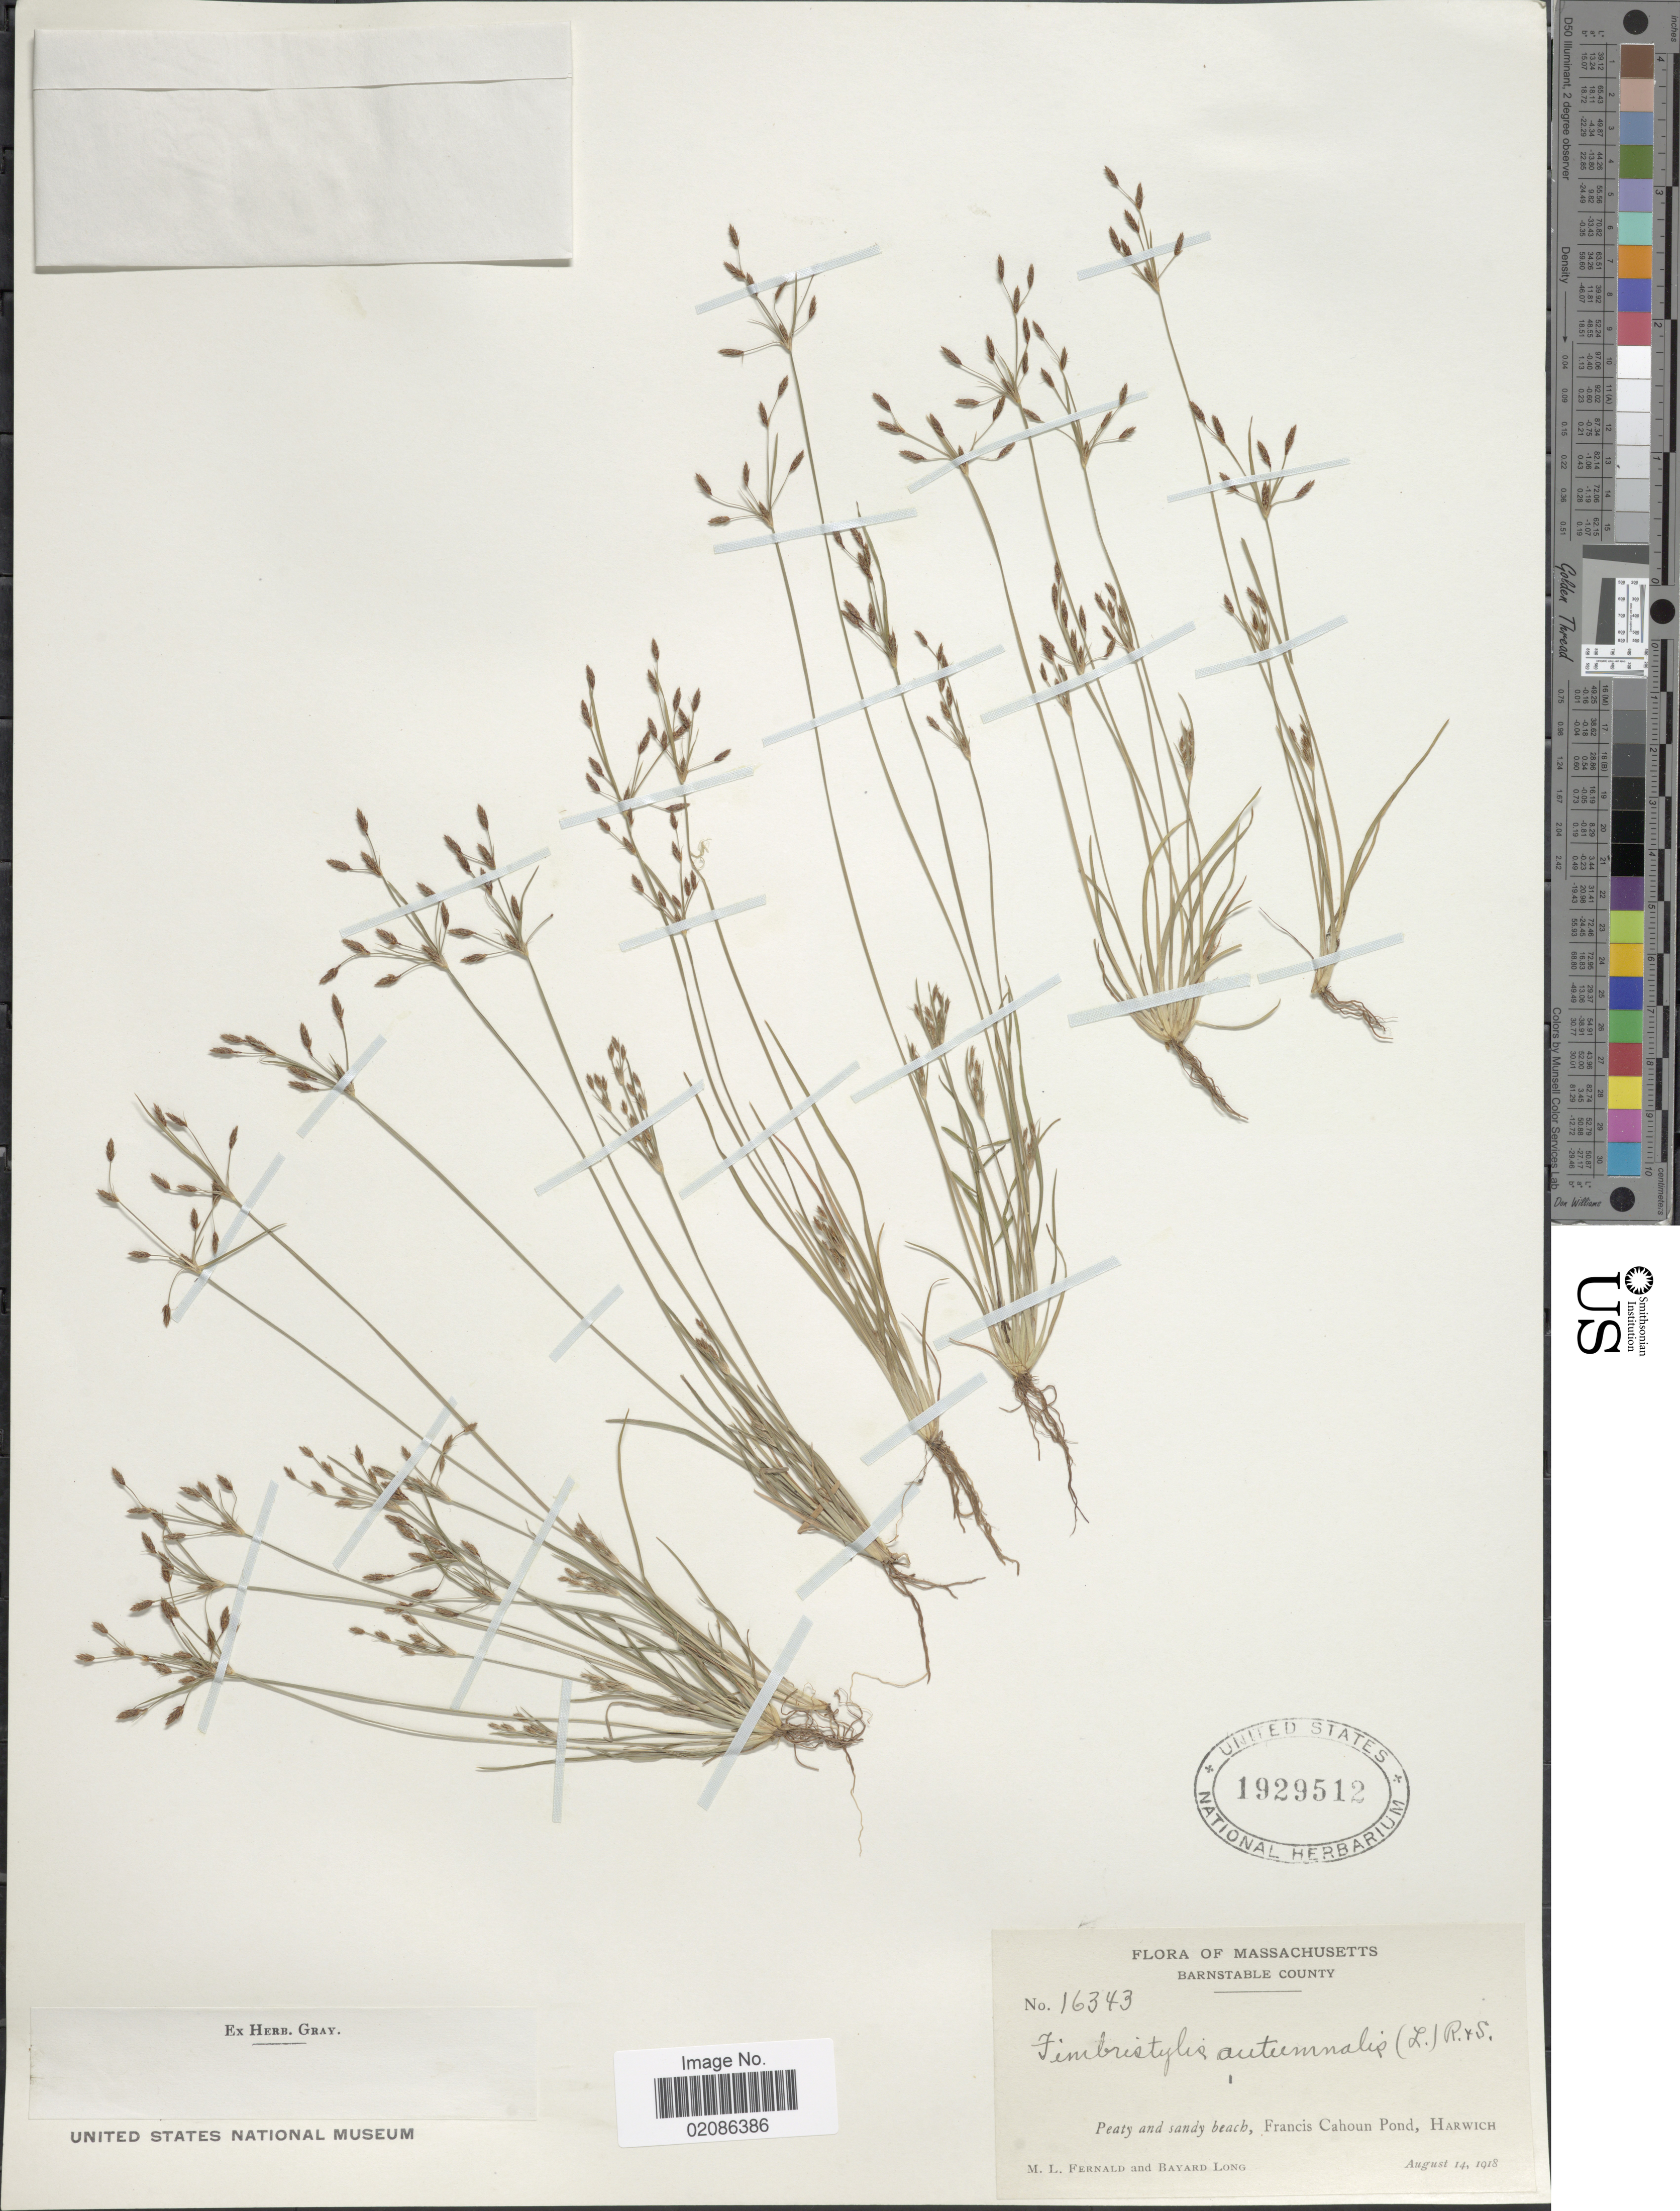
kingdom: Plantae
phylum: Tracheophyta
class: Liliopsida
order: Poales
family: Cyperaceae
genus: Fimbristylis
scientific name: Fimbristylis autumnalis (L.) Roem. & Schult.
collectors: M. L. Fernald & B. Long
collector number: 16343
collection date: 1918-08-14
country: United States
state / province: Massachusetts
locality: Barnstable County, Peaty and sandy beach, Francis Cahoun Pond, Harwich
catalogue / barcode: US 1929512